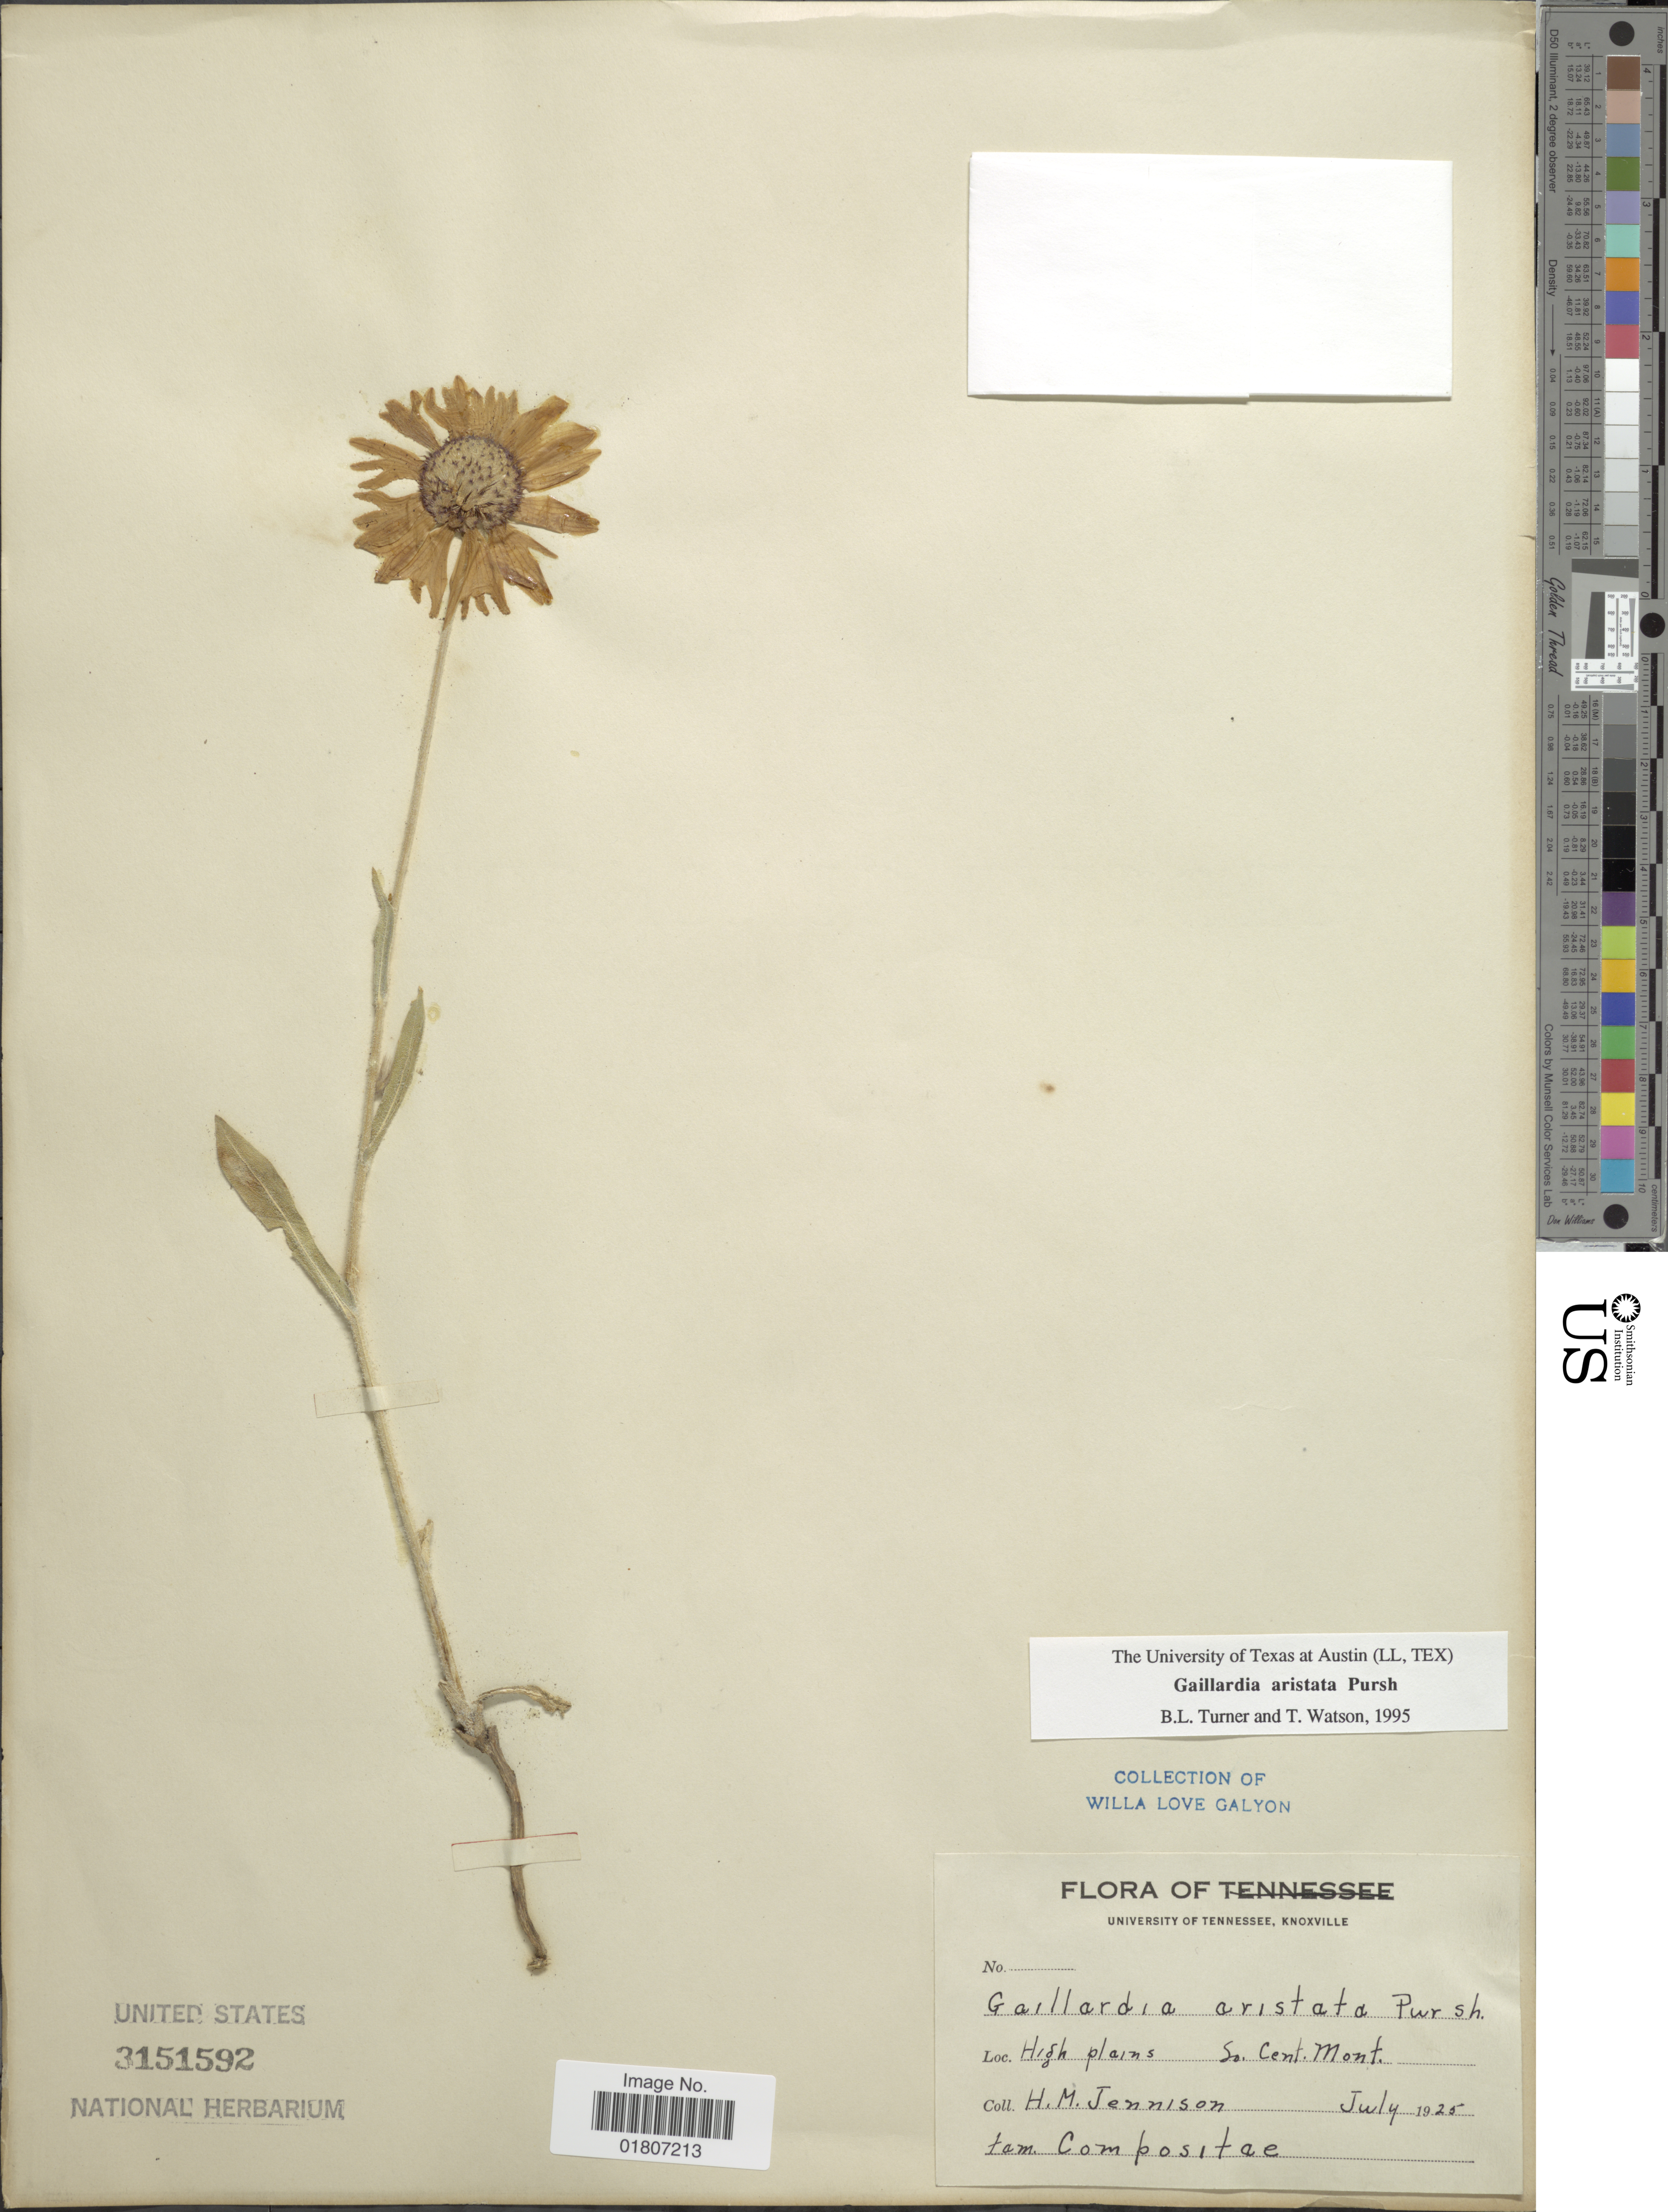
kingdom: Plantae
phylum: Tracheophyta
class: Magnoliopsida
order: Asterales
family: Asteraceae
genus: Gaillardia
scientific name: Gaillardia aristata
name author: Pursh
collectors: H. Jennison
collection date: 1925-07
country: United States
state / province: Montana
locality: So. Cent. Mont.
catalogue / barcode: US 3151592